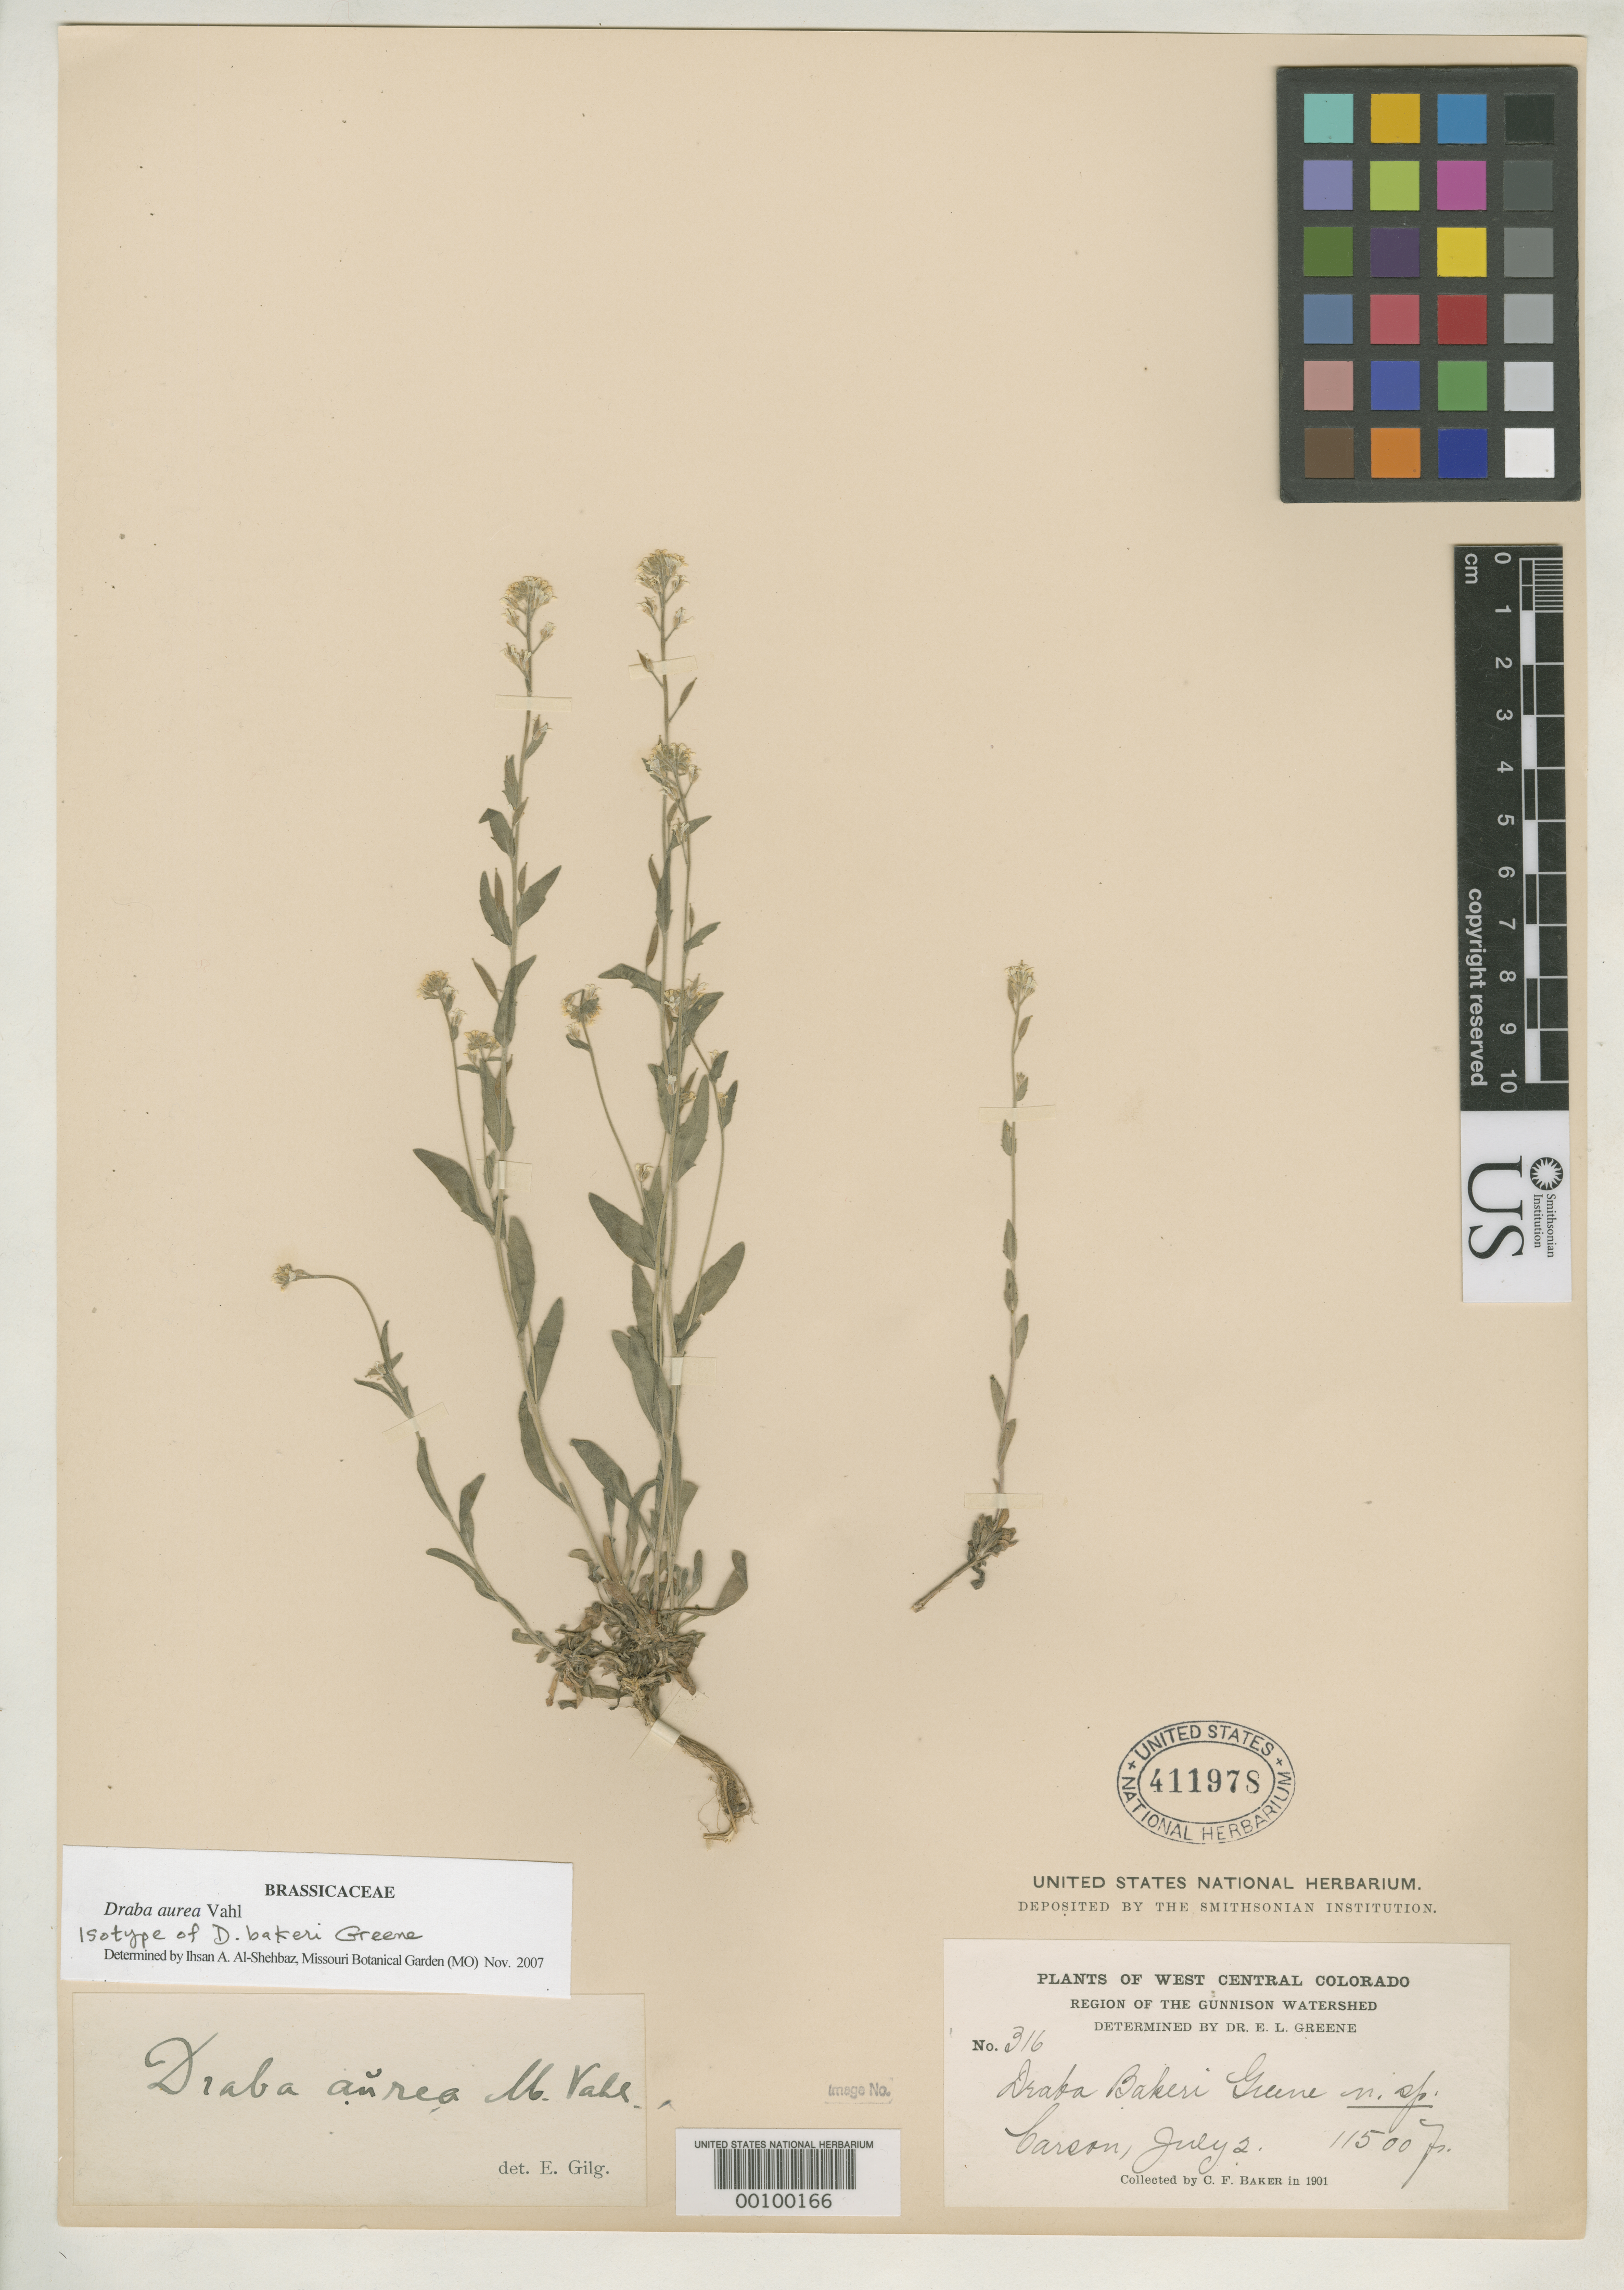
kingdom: Plantae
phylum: Tracheophyta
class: Magnoliopsida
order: Brassicales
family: Brassicaceae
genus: Draba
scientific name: Draba bakeri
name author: Greene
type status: Isotype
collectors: C. F. Baker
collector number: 316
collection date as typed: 02 Jul 1901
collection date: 1901-07-02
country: United States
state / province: Colorado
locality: Carson, Gunnison Watershed region.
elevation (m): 3505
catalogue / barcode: US 411978